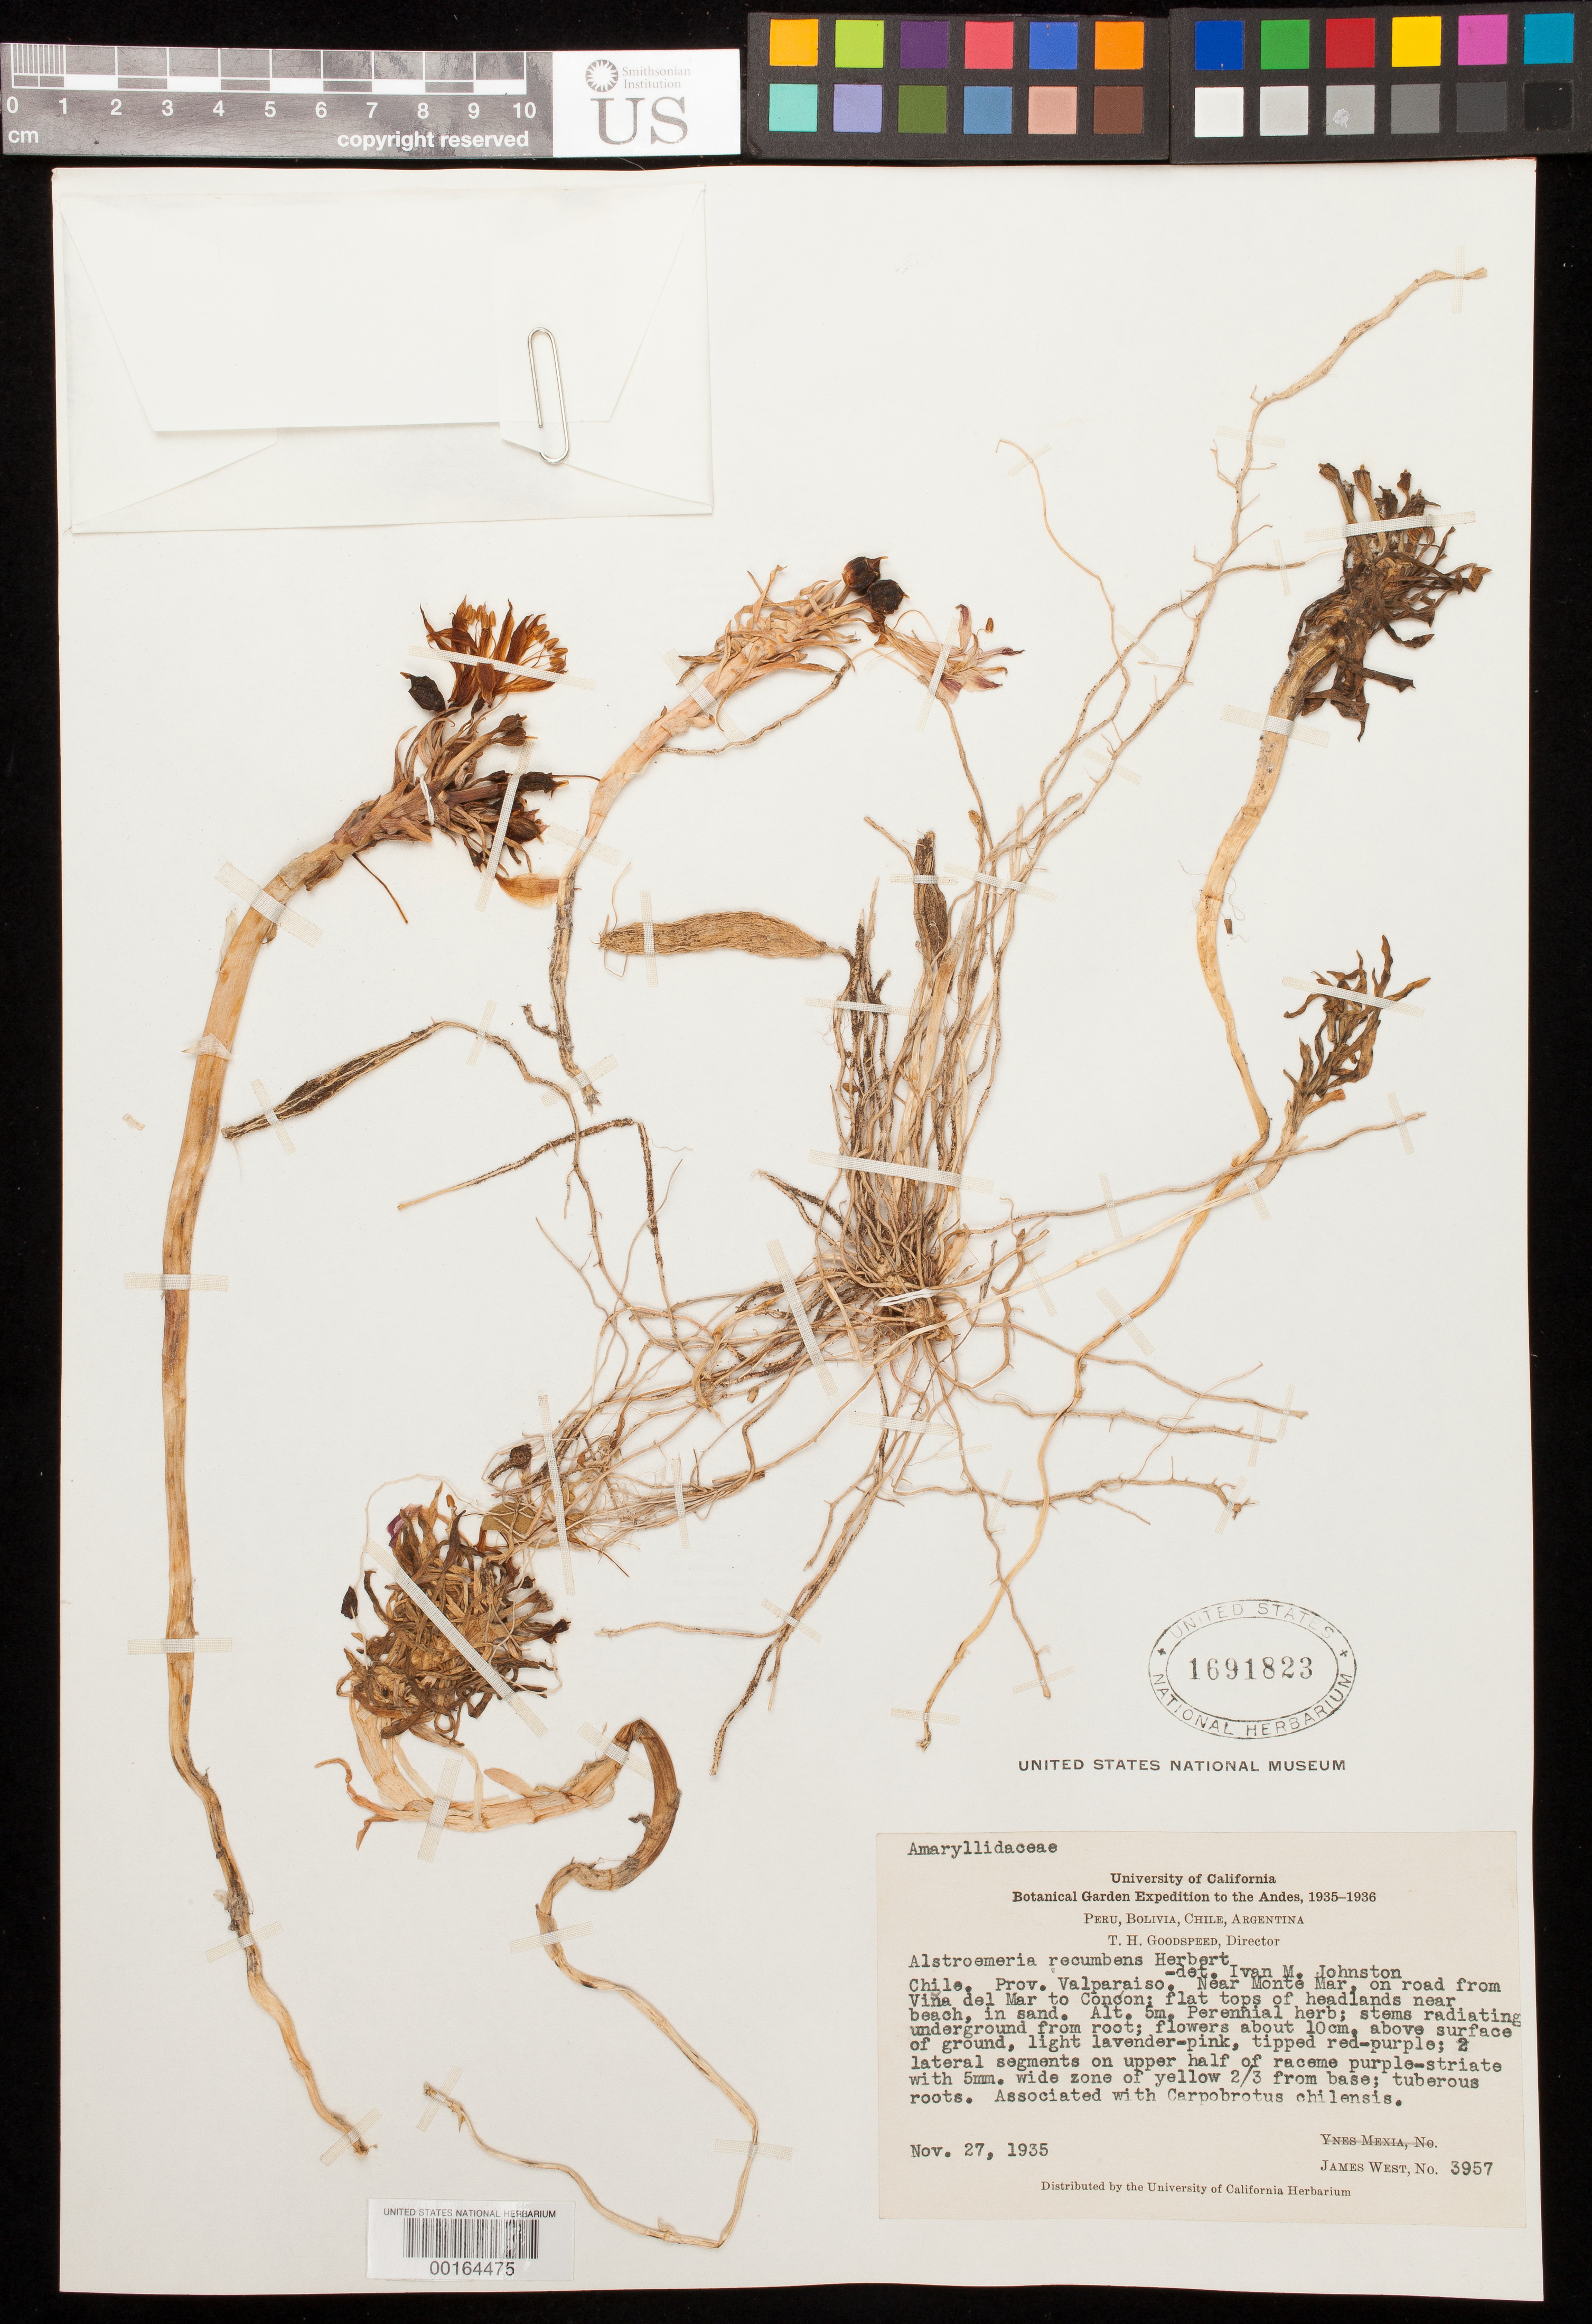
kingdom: Plantae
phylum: Tracheophyta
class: Liliopsida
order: Liliales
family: Alstroemeriaceae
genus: Alstroemeria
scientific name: Alstroemeria recumbens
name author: Herb.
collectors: J. West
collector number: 3957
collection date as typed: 27 Nov 1935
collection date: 1935-11-27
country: Chile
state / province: Valparaíso (V)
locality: Near monte mar, on road from vina del mar to concon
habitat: Flat tops of headlands near beach, in sand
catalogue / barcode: US 1691823